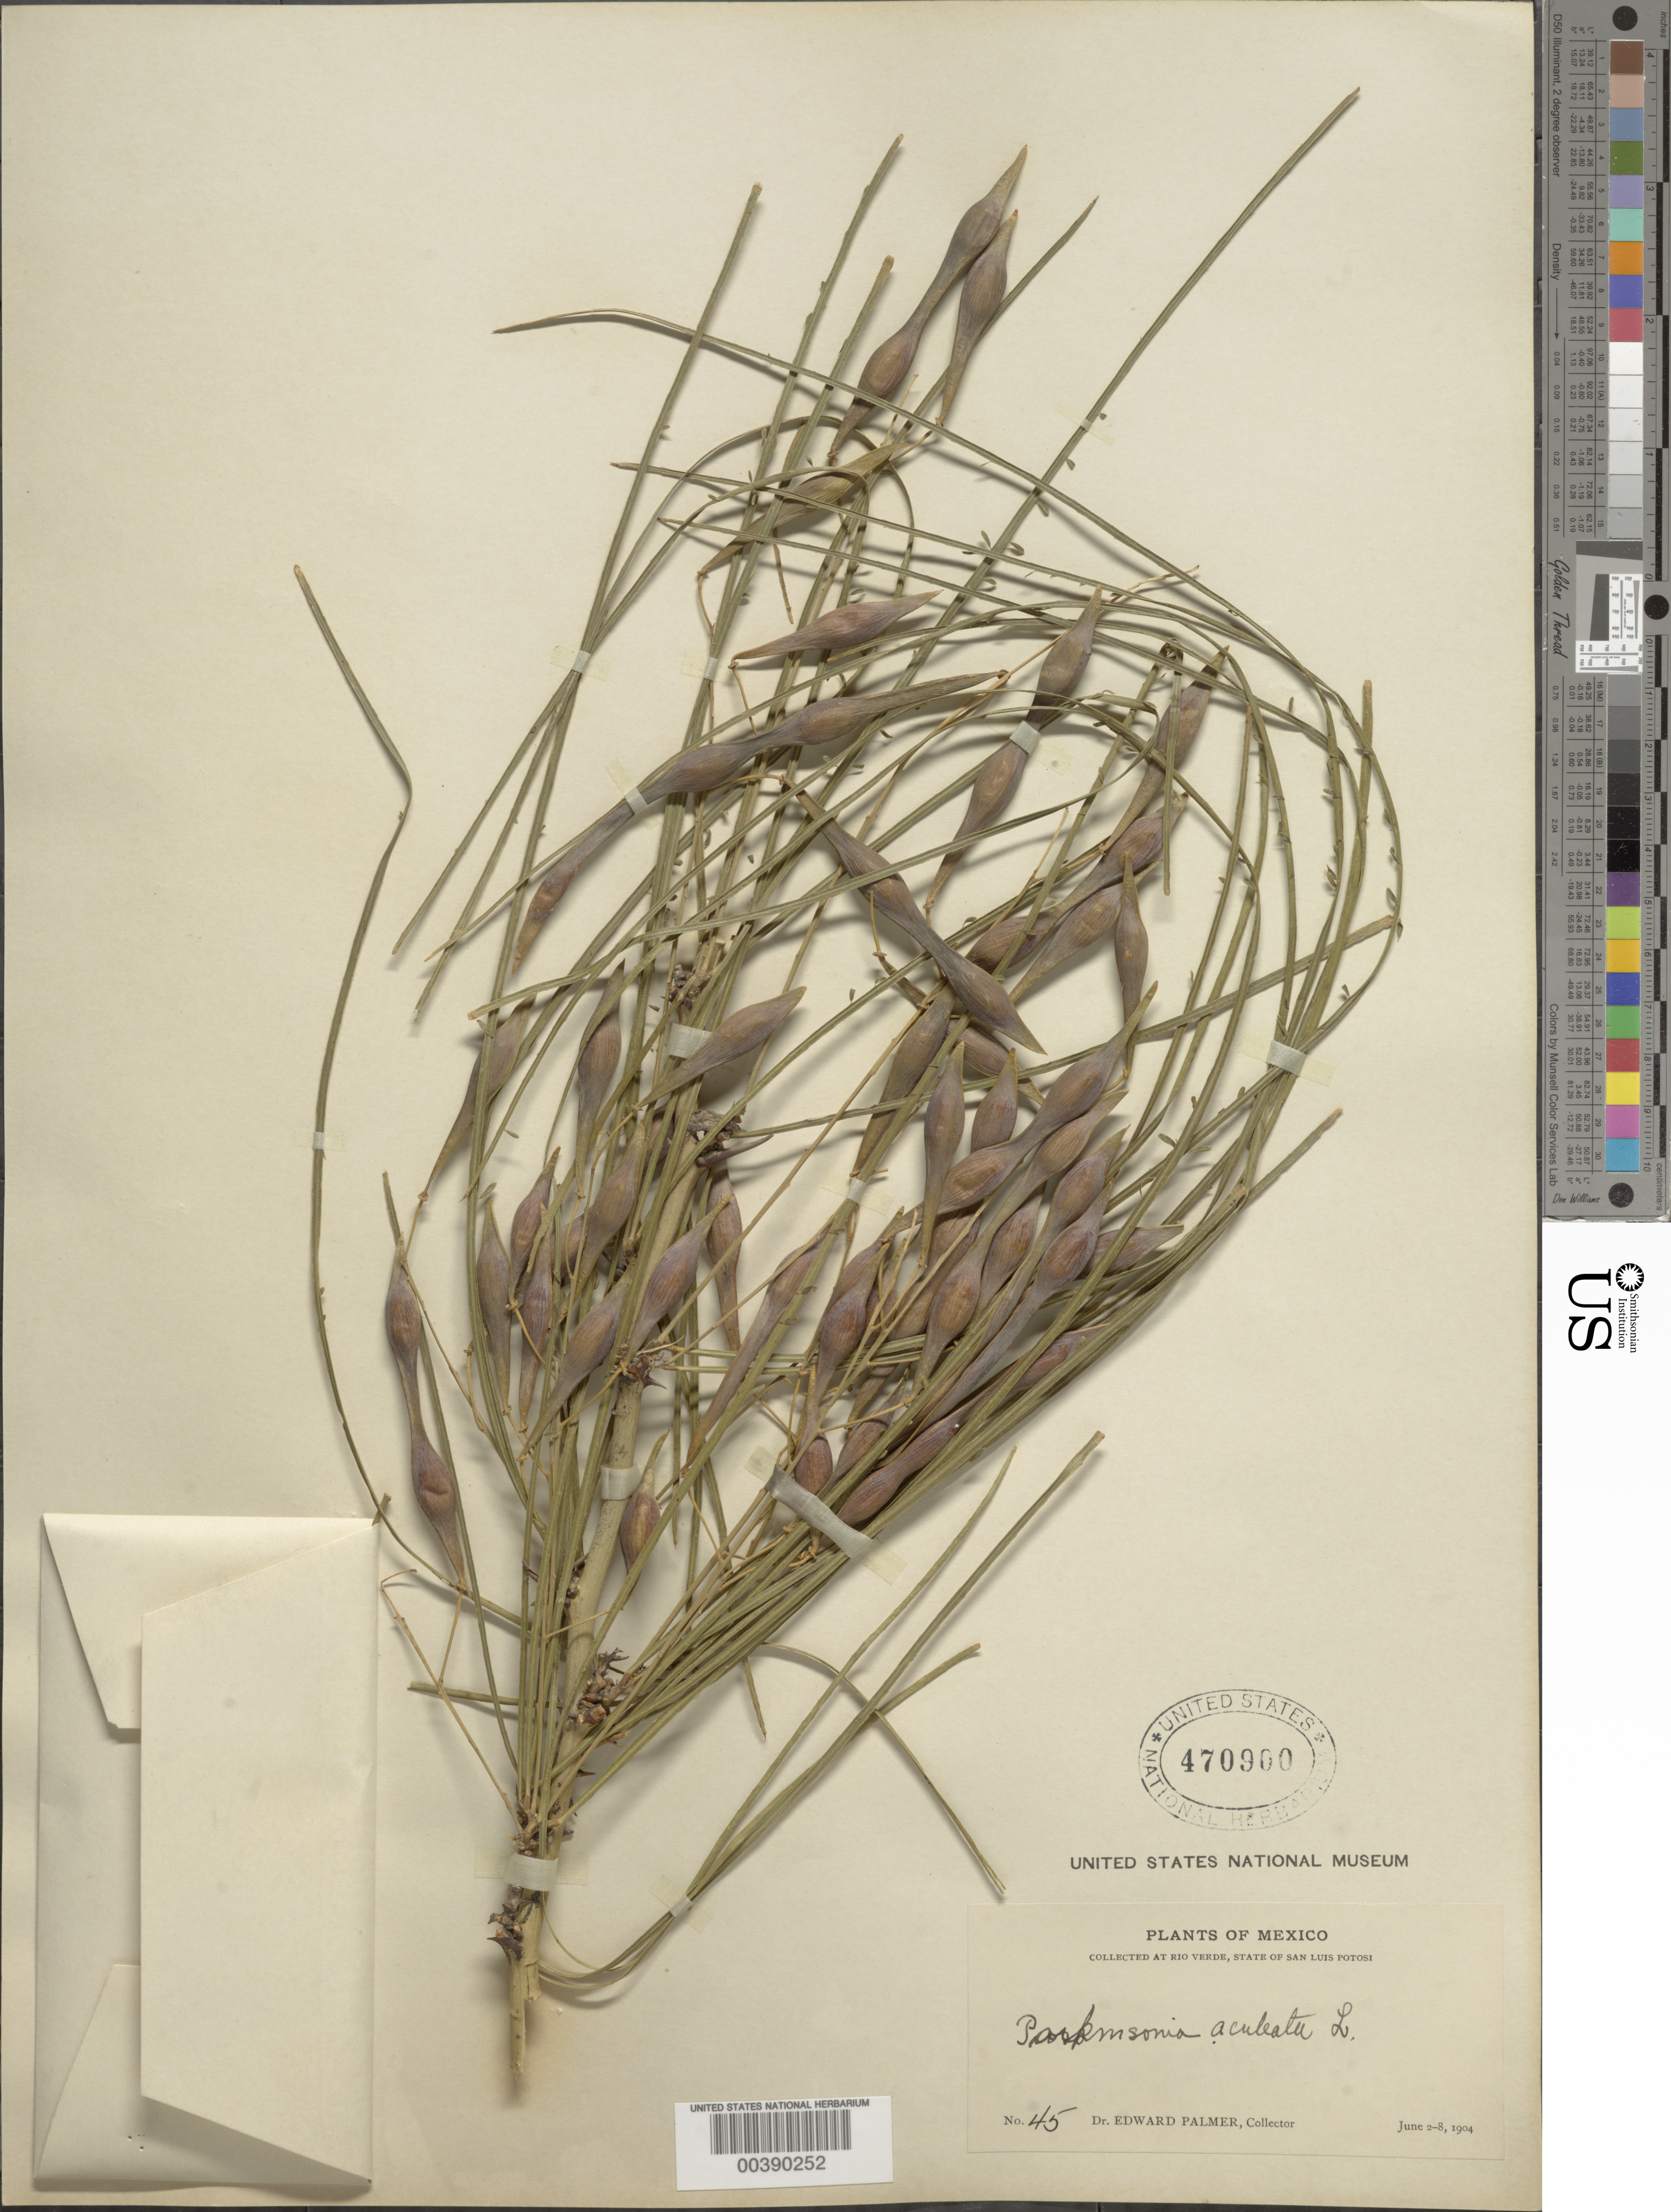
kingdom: Plantae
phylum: Tracheophyta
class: Magnoliopsida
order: Fabales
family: Fabaceae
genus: Parkinsonia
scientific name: Parkinsonia aculeata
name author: L.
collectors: E. Palmer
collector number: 45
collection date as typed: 02 Jun 1904 to 08 Jun 1904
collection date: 1904-06-02/1904-06-08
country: Mexico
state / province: San Luis Potosí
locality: Rio verde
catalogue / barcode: US 470900